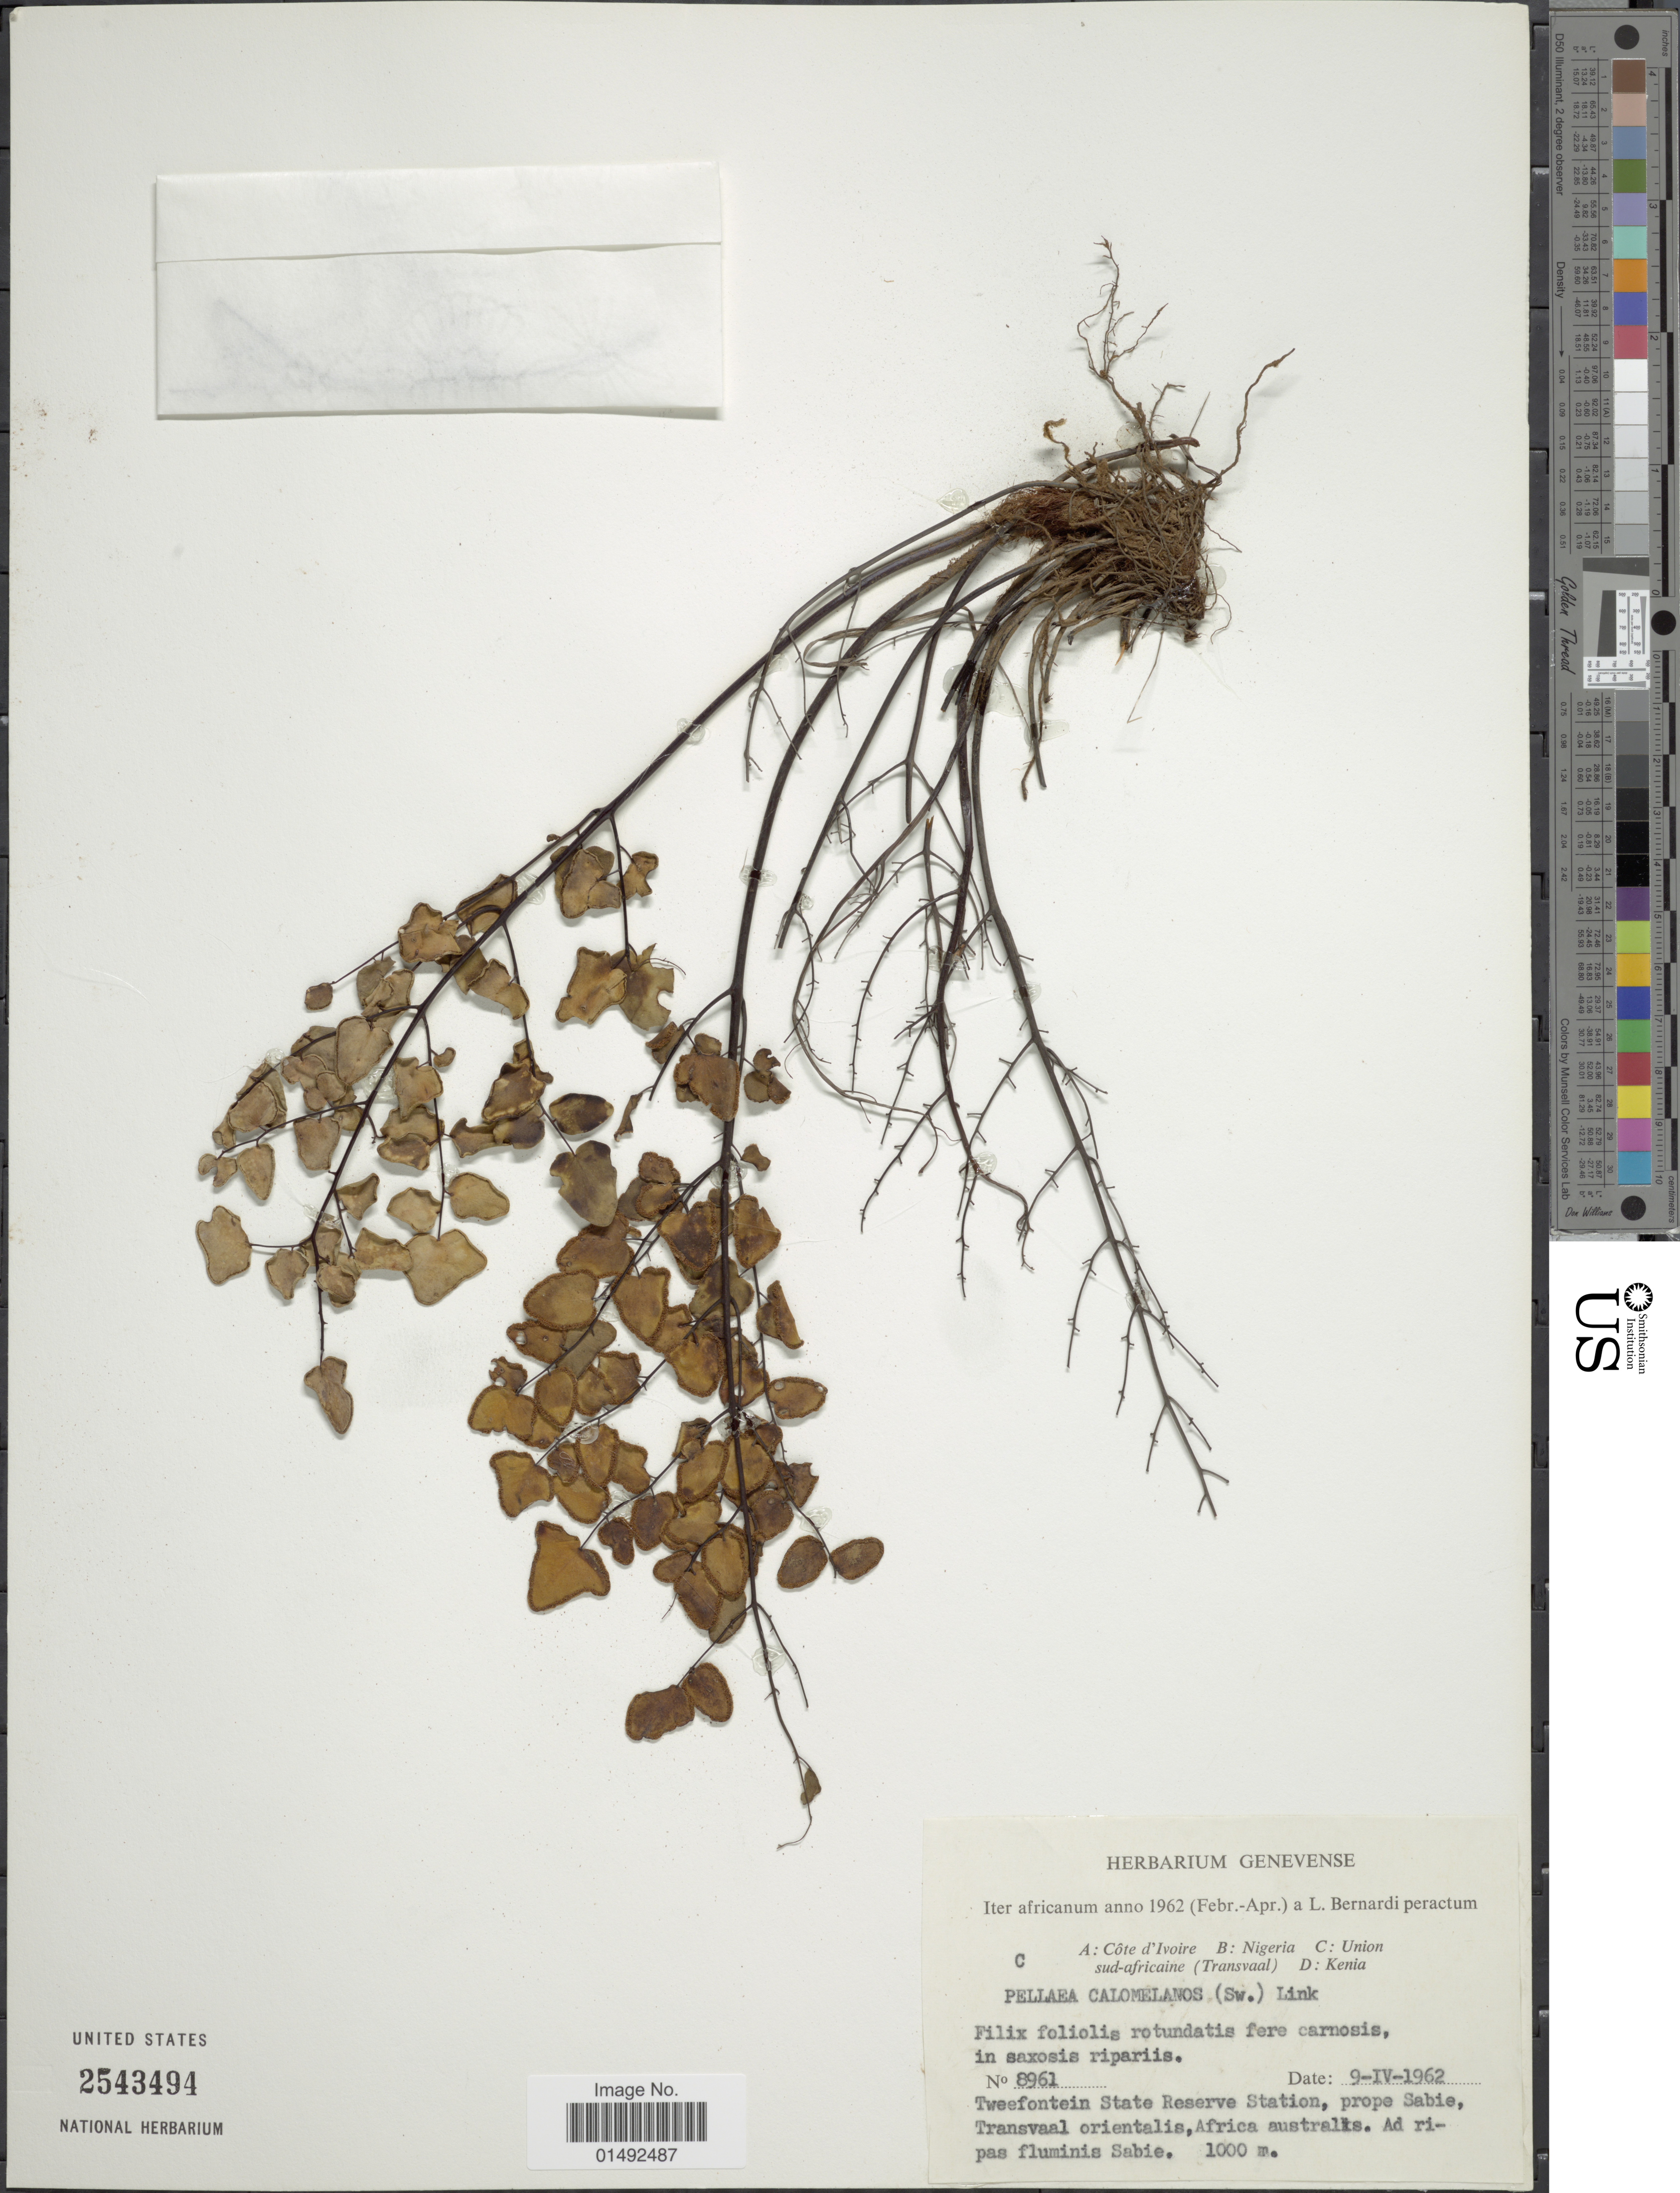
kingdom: Plantae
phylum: Tracheophyta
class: Polypodiopsida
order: Polypodiales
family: Pteridaceae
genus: Pellaea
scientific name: Pellaea calomelanos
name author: (Sw.) Link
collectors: L. Bernardi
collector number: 8961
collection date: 1962-04-09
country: South Africa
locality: Tweefontein State Reserve Station, prope Sabie Transvaal orientalis, Africa australis. Ad ripa fluminis Sabie, Union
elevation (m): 1000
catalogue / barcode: US 2543494